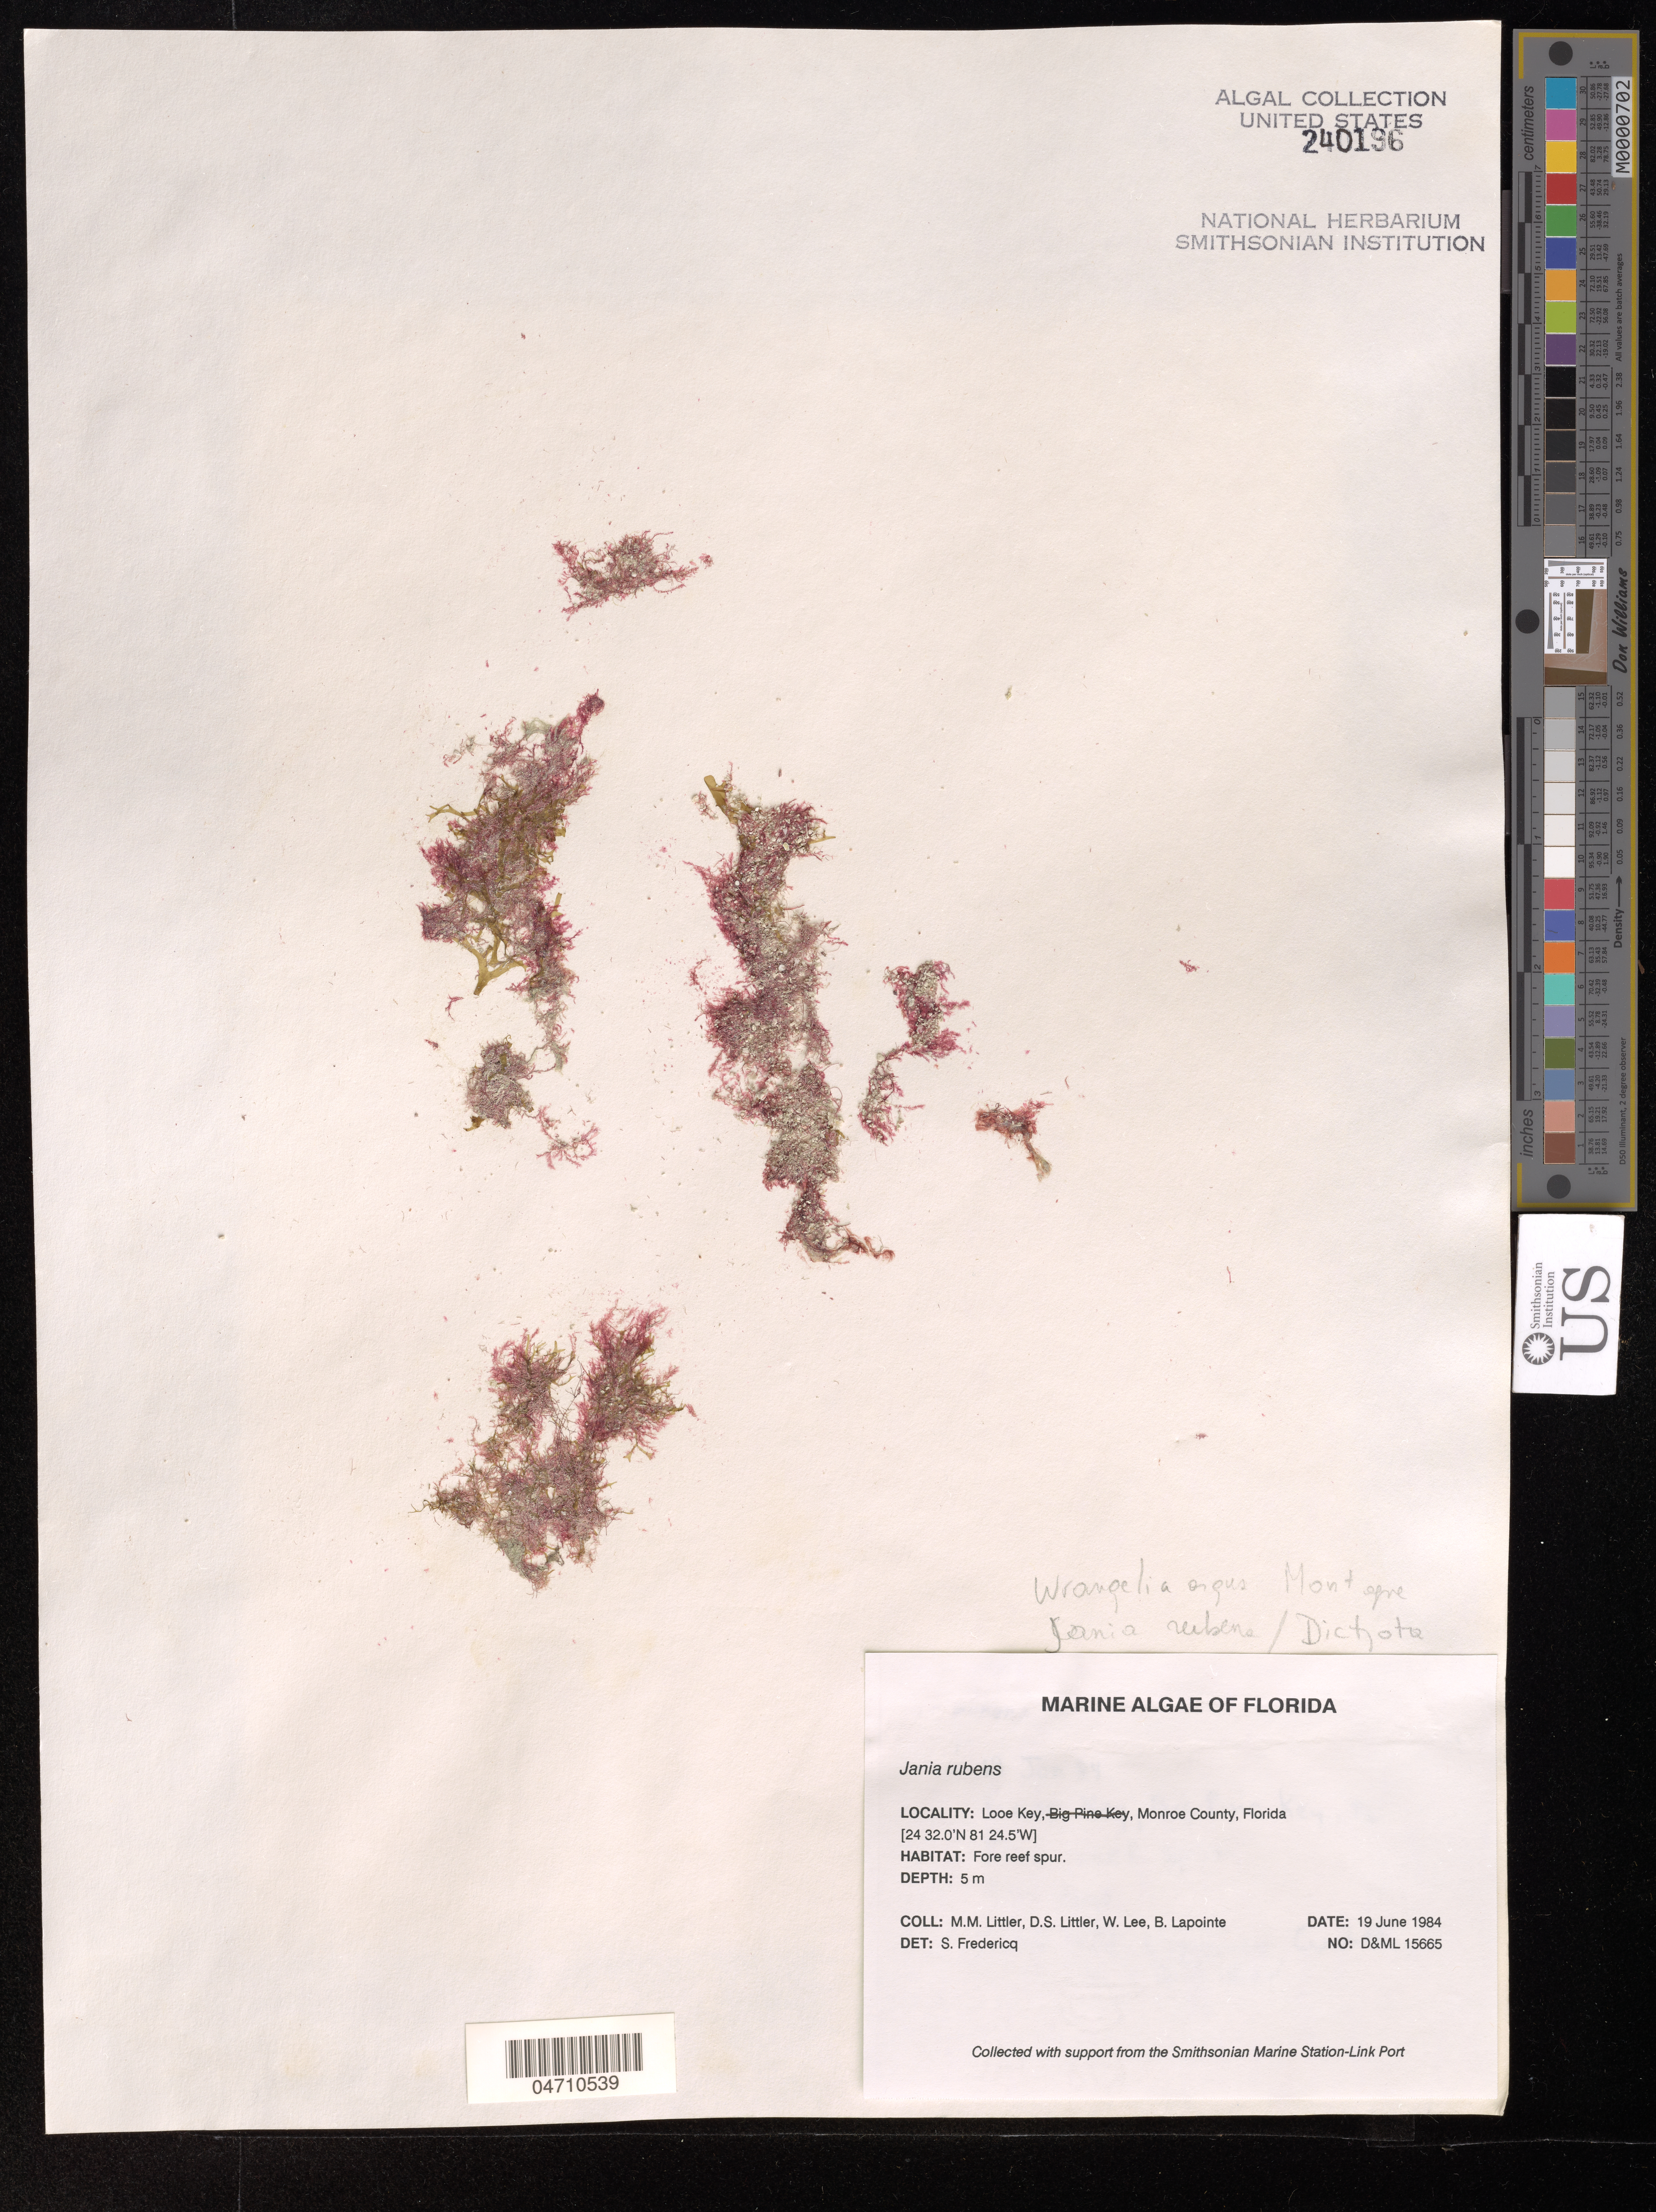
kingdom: Plantae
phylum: Rhodophyta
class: Florideophyceae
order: Corallinales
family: Corallinaceae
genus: Jania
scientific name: Jania rubens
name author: (L.) J.V.Lamouroux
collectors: M. M. Littler, D. S. Littler, B. Lapointe & W. Lee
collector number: D&ML 15665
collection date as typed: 19 Jun 1984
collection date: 1984-06-19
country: United States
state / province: Florida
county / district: Monroe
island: Looe Key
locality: Looe Key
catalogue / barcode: US 240196